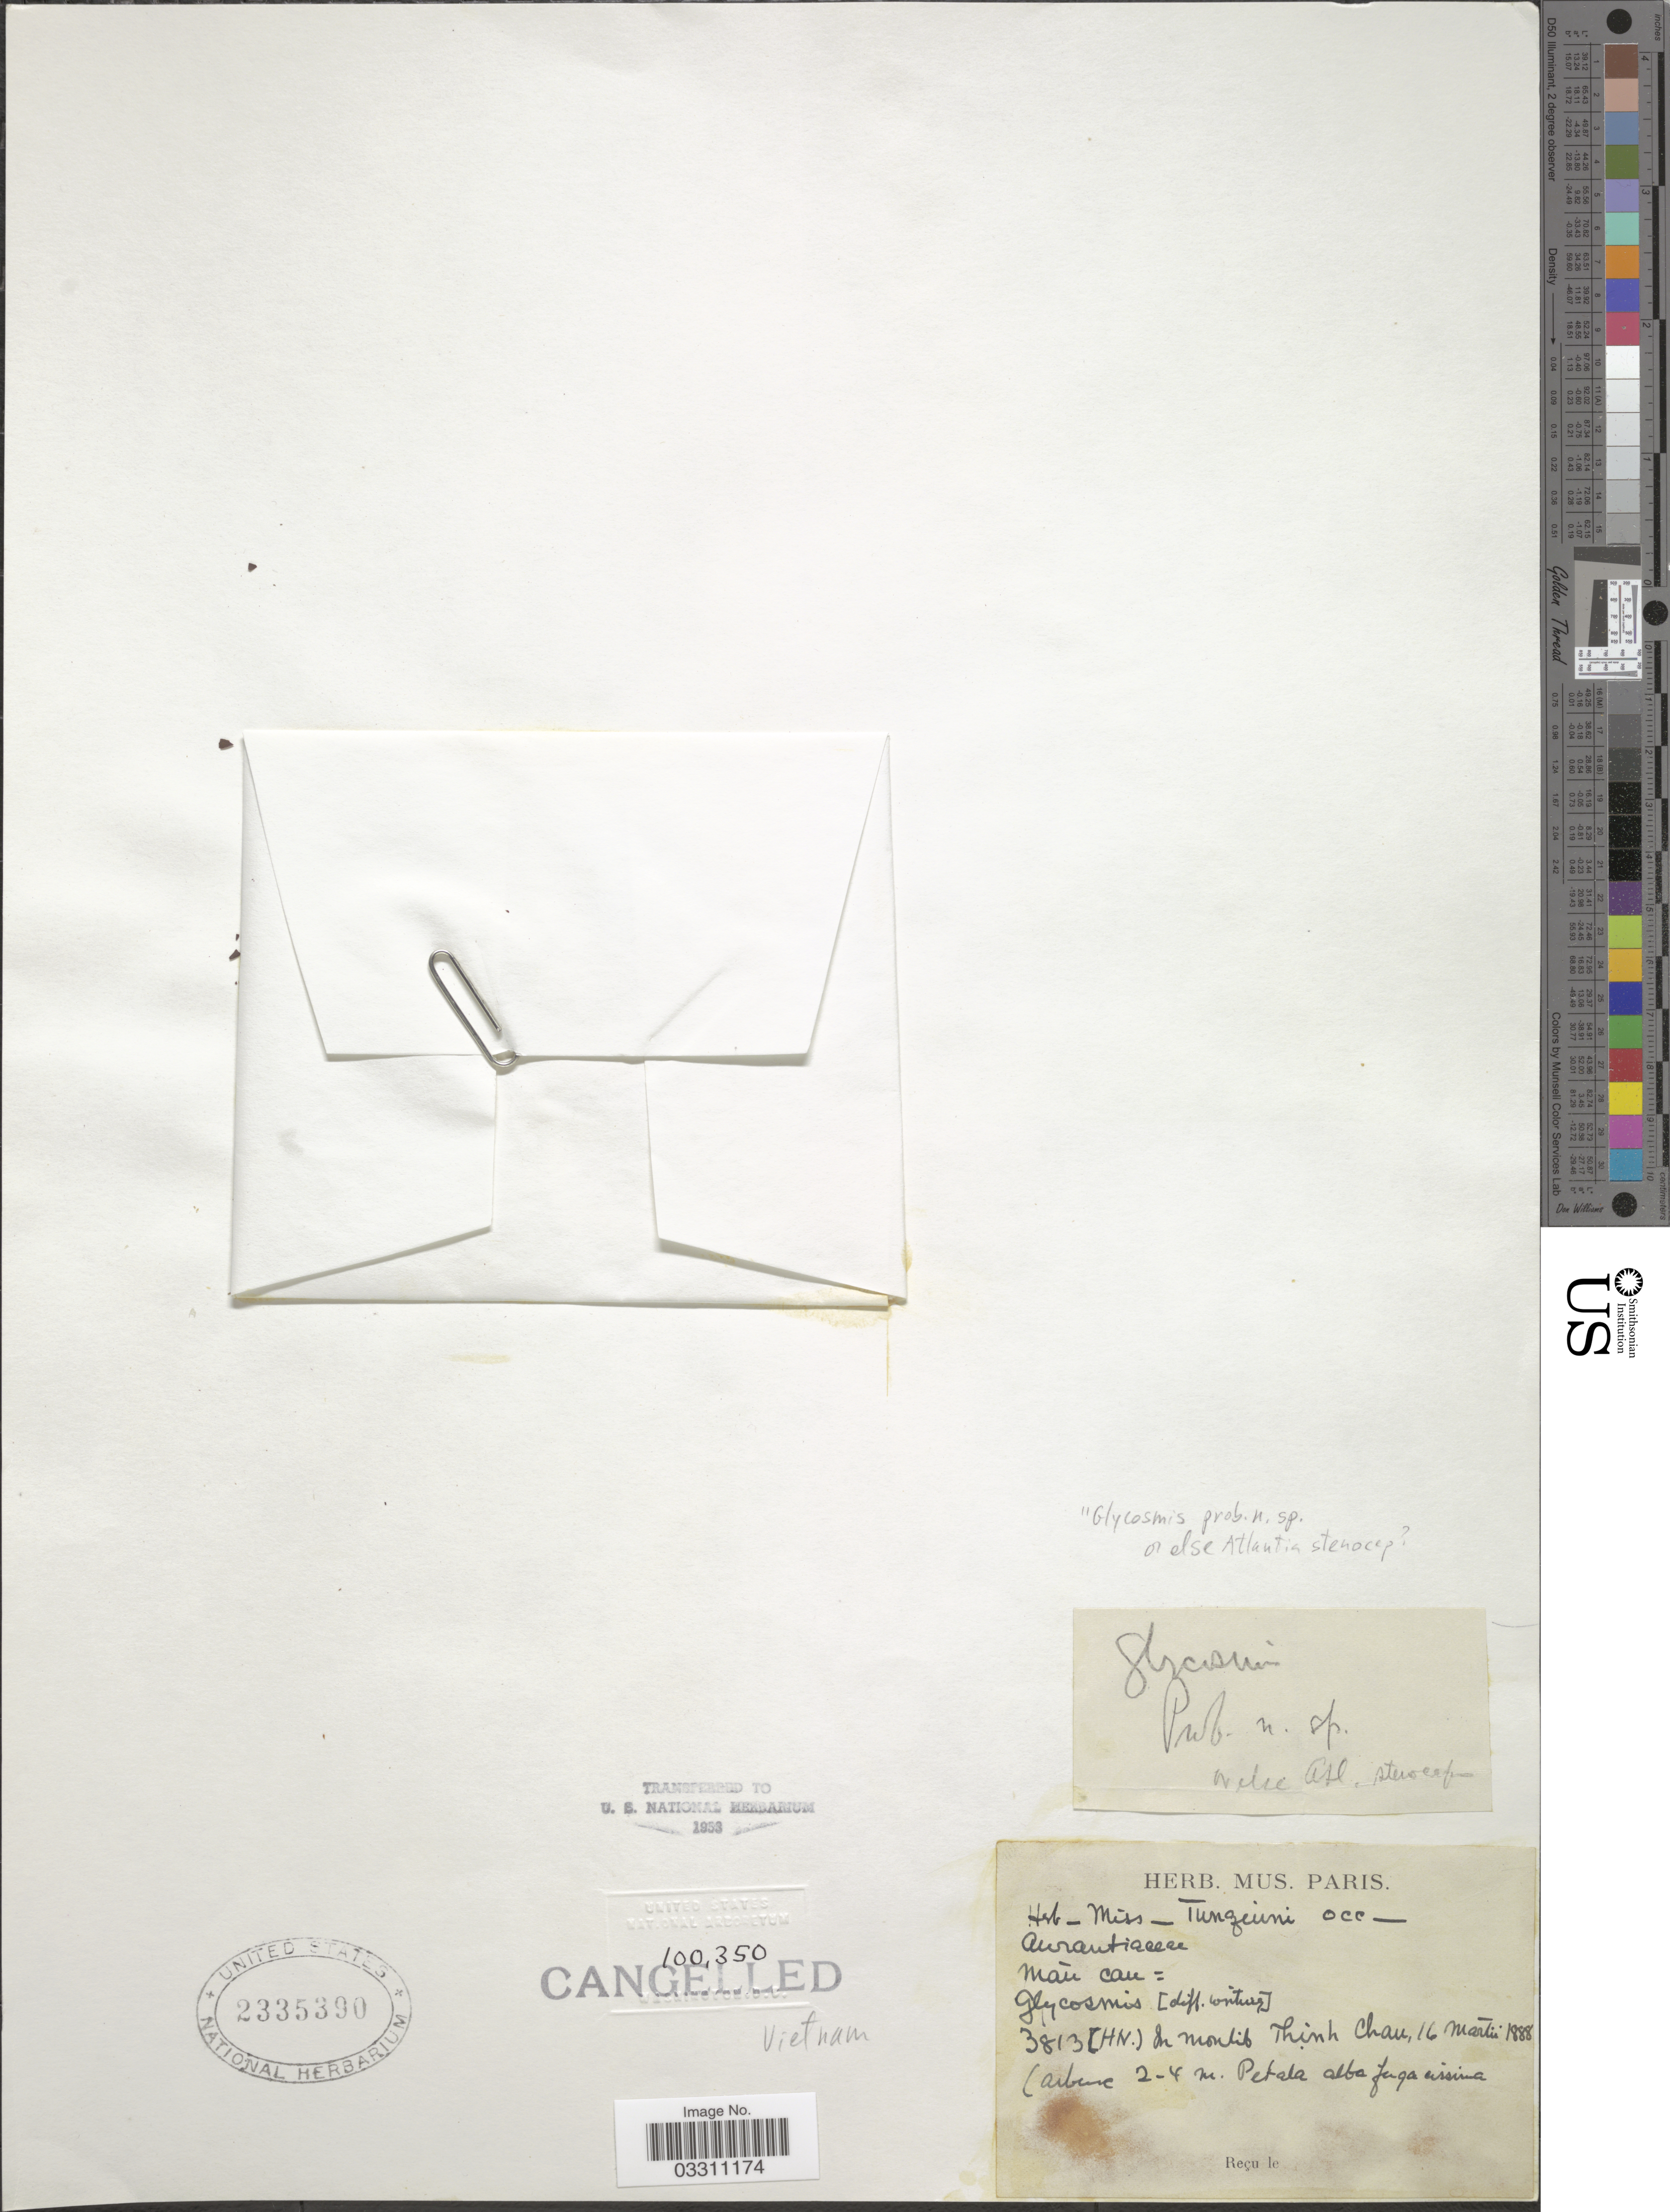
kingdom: Plantae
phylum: Tracheophyta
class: Magnoliopsida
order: Sapindales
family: Rutaceae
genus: Glycosmis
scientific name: Glycosmis sp.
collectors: ex herb. Mus. Paris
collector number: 3813 (HN.)?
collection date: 1888-03-16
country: Vietnam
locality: In montib Thinh Chau.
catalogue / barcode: US 2335390